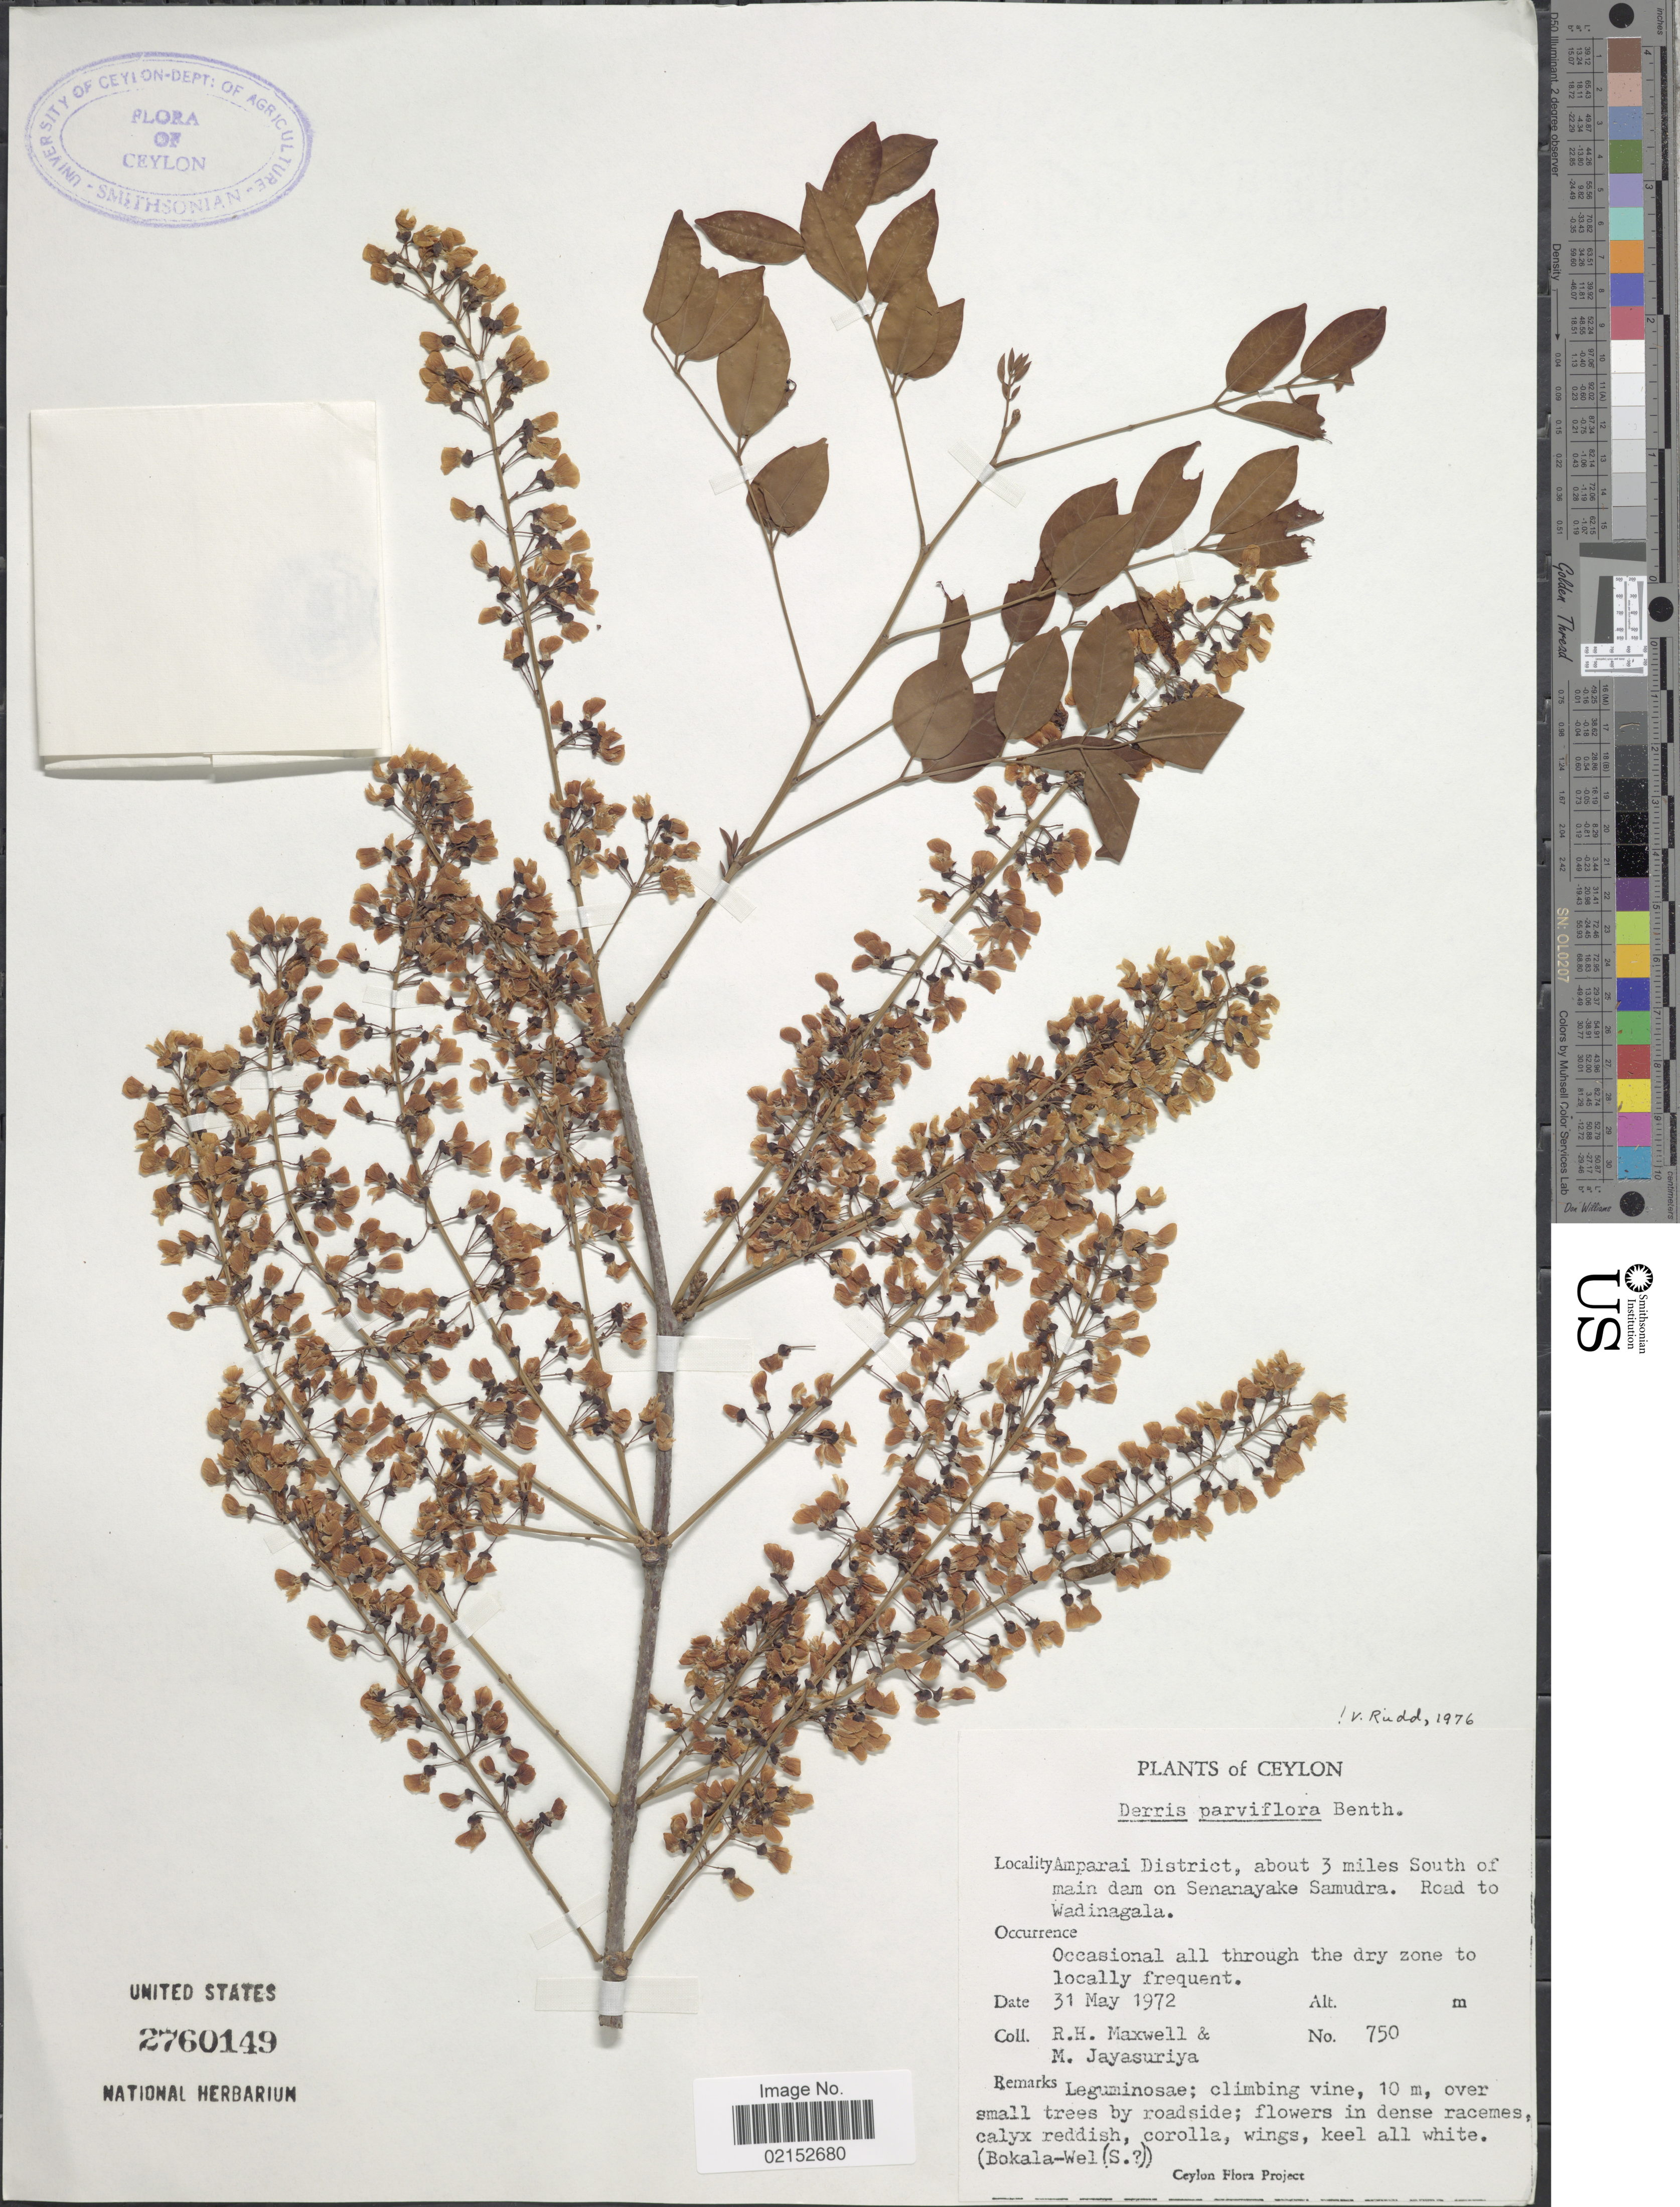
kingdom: Plantae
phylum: Tracheophyta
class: Magnoliopsida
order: Fabales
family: Fabaceae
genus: Derris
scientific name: Derris parviflora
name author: Benth.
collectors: R. Maxwell & M. Jayasuriya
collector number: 750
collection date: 1972-05-31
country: Sri Lanka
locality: Ceylon, Amparai District, about 3 miles South of main dam on Senanayake Samudra, road to Wedinagala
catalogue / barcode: US 2760149